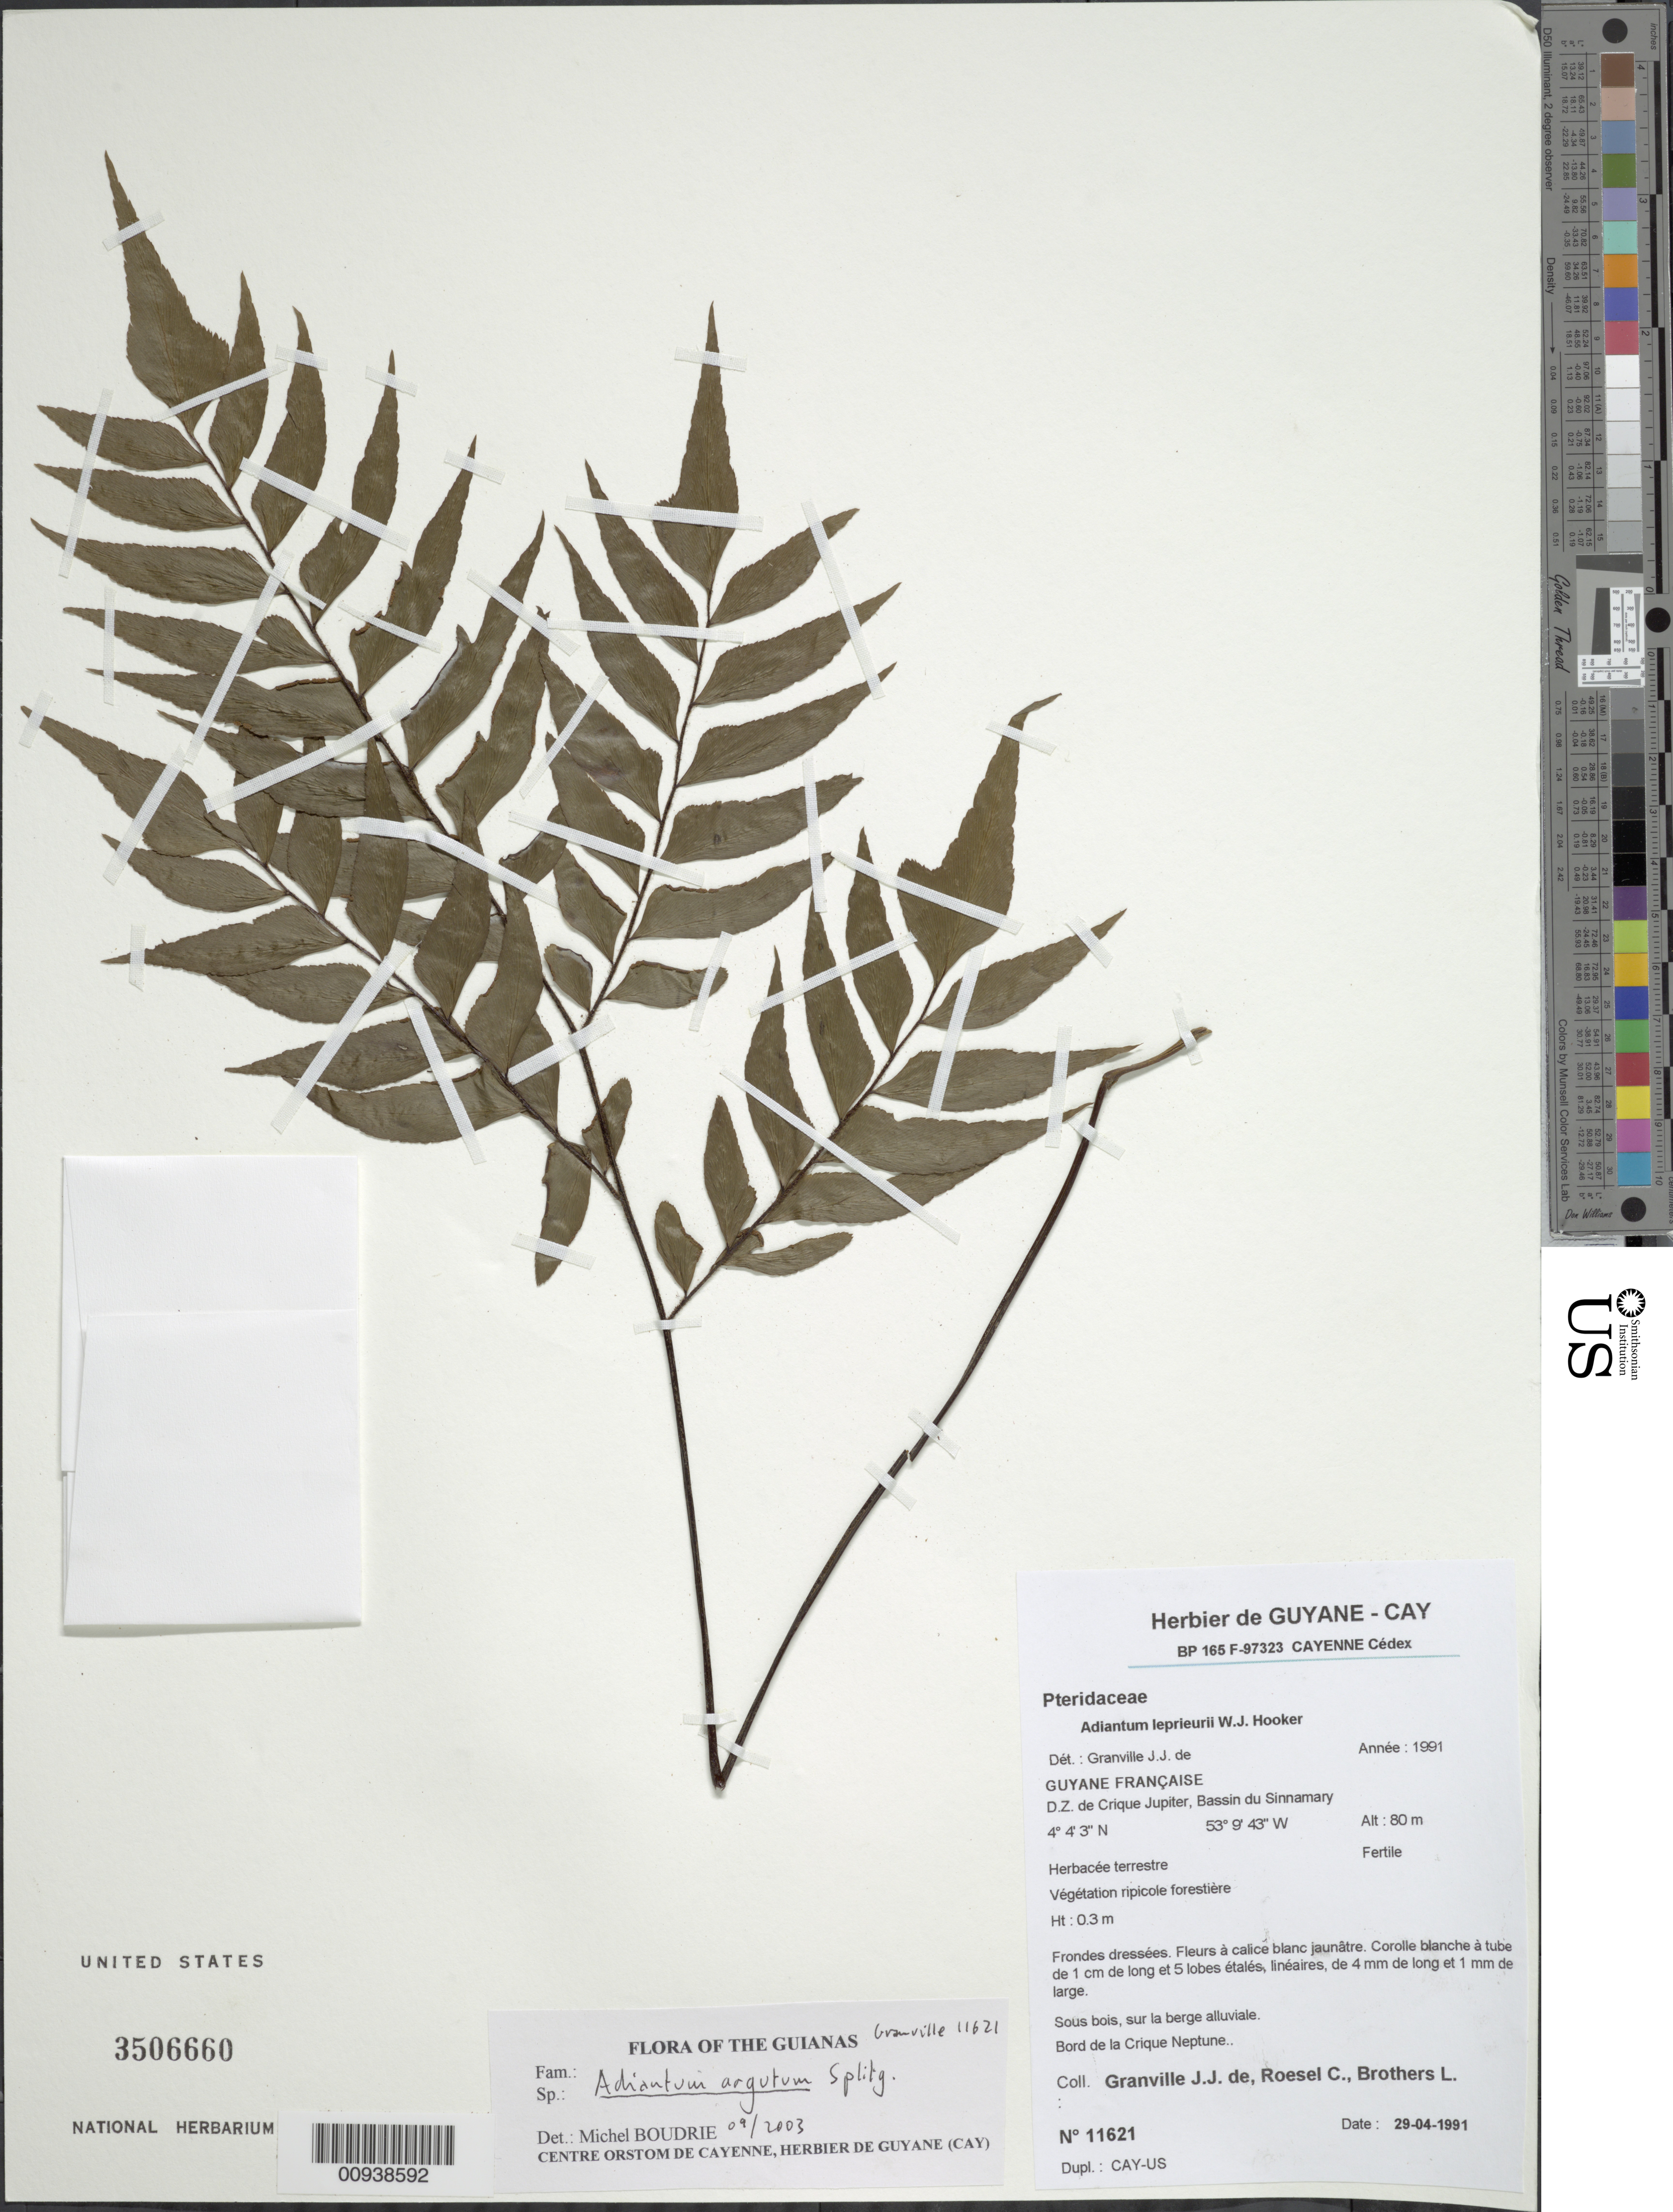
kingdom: Plantae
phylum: Tracheophyta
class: Polypodiopsida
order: Polypodiales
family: Pteridaceae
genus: Adiantum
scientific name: Adiantum argutum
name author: Splitg.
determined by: Boudrie, M.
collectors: J.-J. de Granville, C. S. Roesel & L. Brothers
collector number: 11621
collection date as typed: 29-Apr-91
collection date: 1991-04-29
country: French Guiana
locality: D.Z. de Crique Jupiter, Bassin du Sinnamary, Crique Neptune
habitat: Végétation ripicole forestière; sous bois, sur la berge alluviale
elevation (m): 80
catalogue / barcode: US 3506660